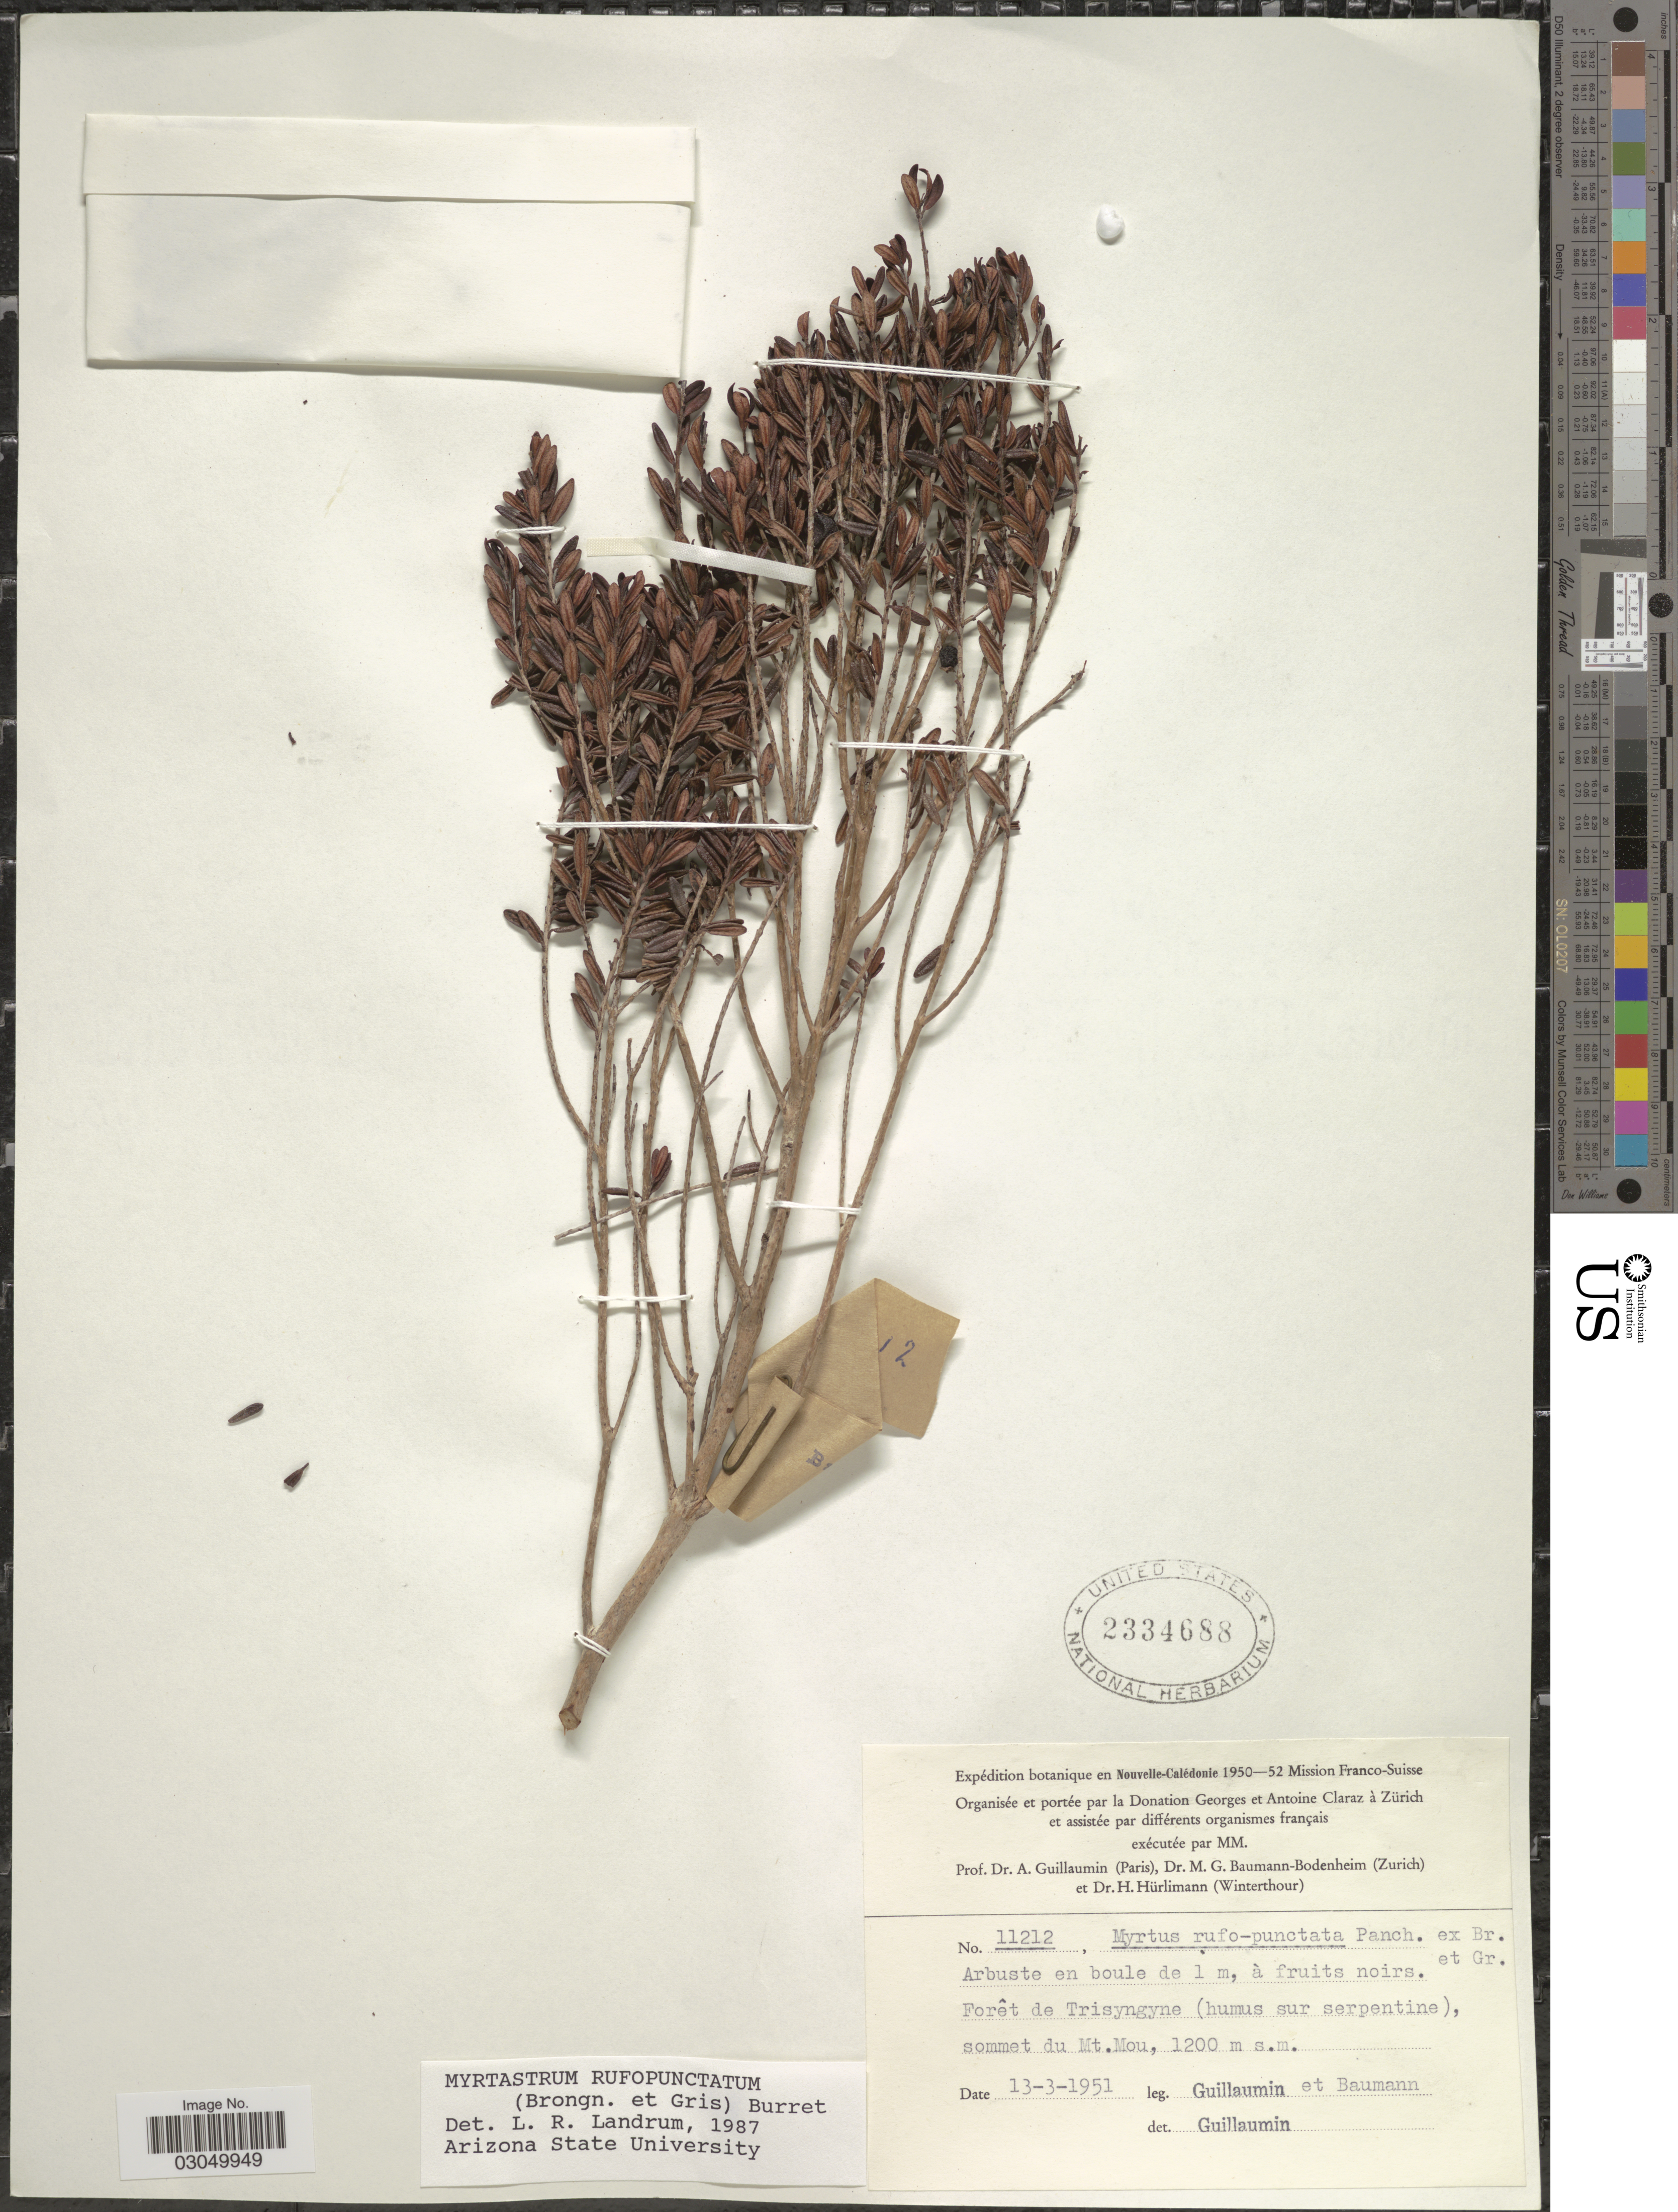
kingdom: Plantae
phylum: Tracheophyta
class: Magnoliopsida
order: Myrtales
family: Myrtaceae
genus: Myrtastrum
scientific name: Myrtastrum rufopunctatum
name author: (Pancher ex Brongn. & Gris) Burret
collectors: A. Guillaumin & M. G. Baumann-Bodenheim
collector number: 11212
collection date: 1951-03-13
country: New Caledonia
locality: En Nouvelle-Calédonie. Forêt de Trisyngyne (humus sur serpentine), sommet du Mt. Mou.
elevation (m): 1200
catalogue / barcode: US 2334688